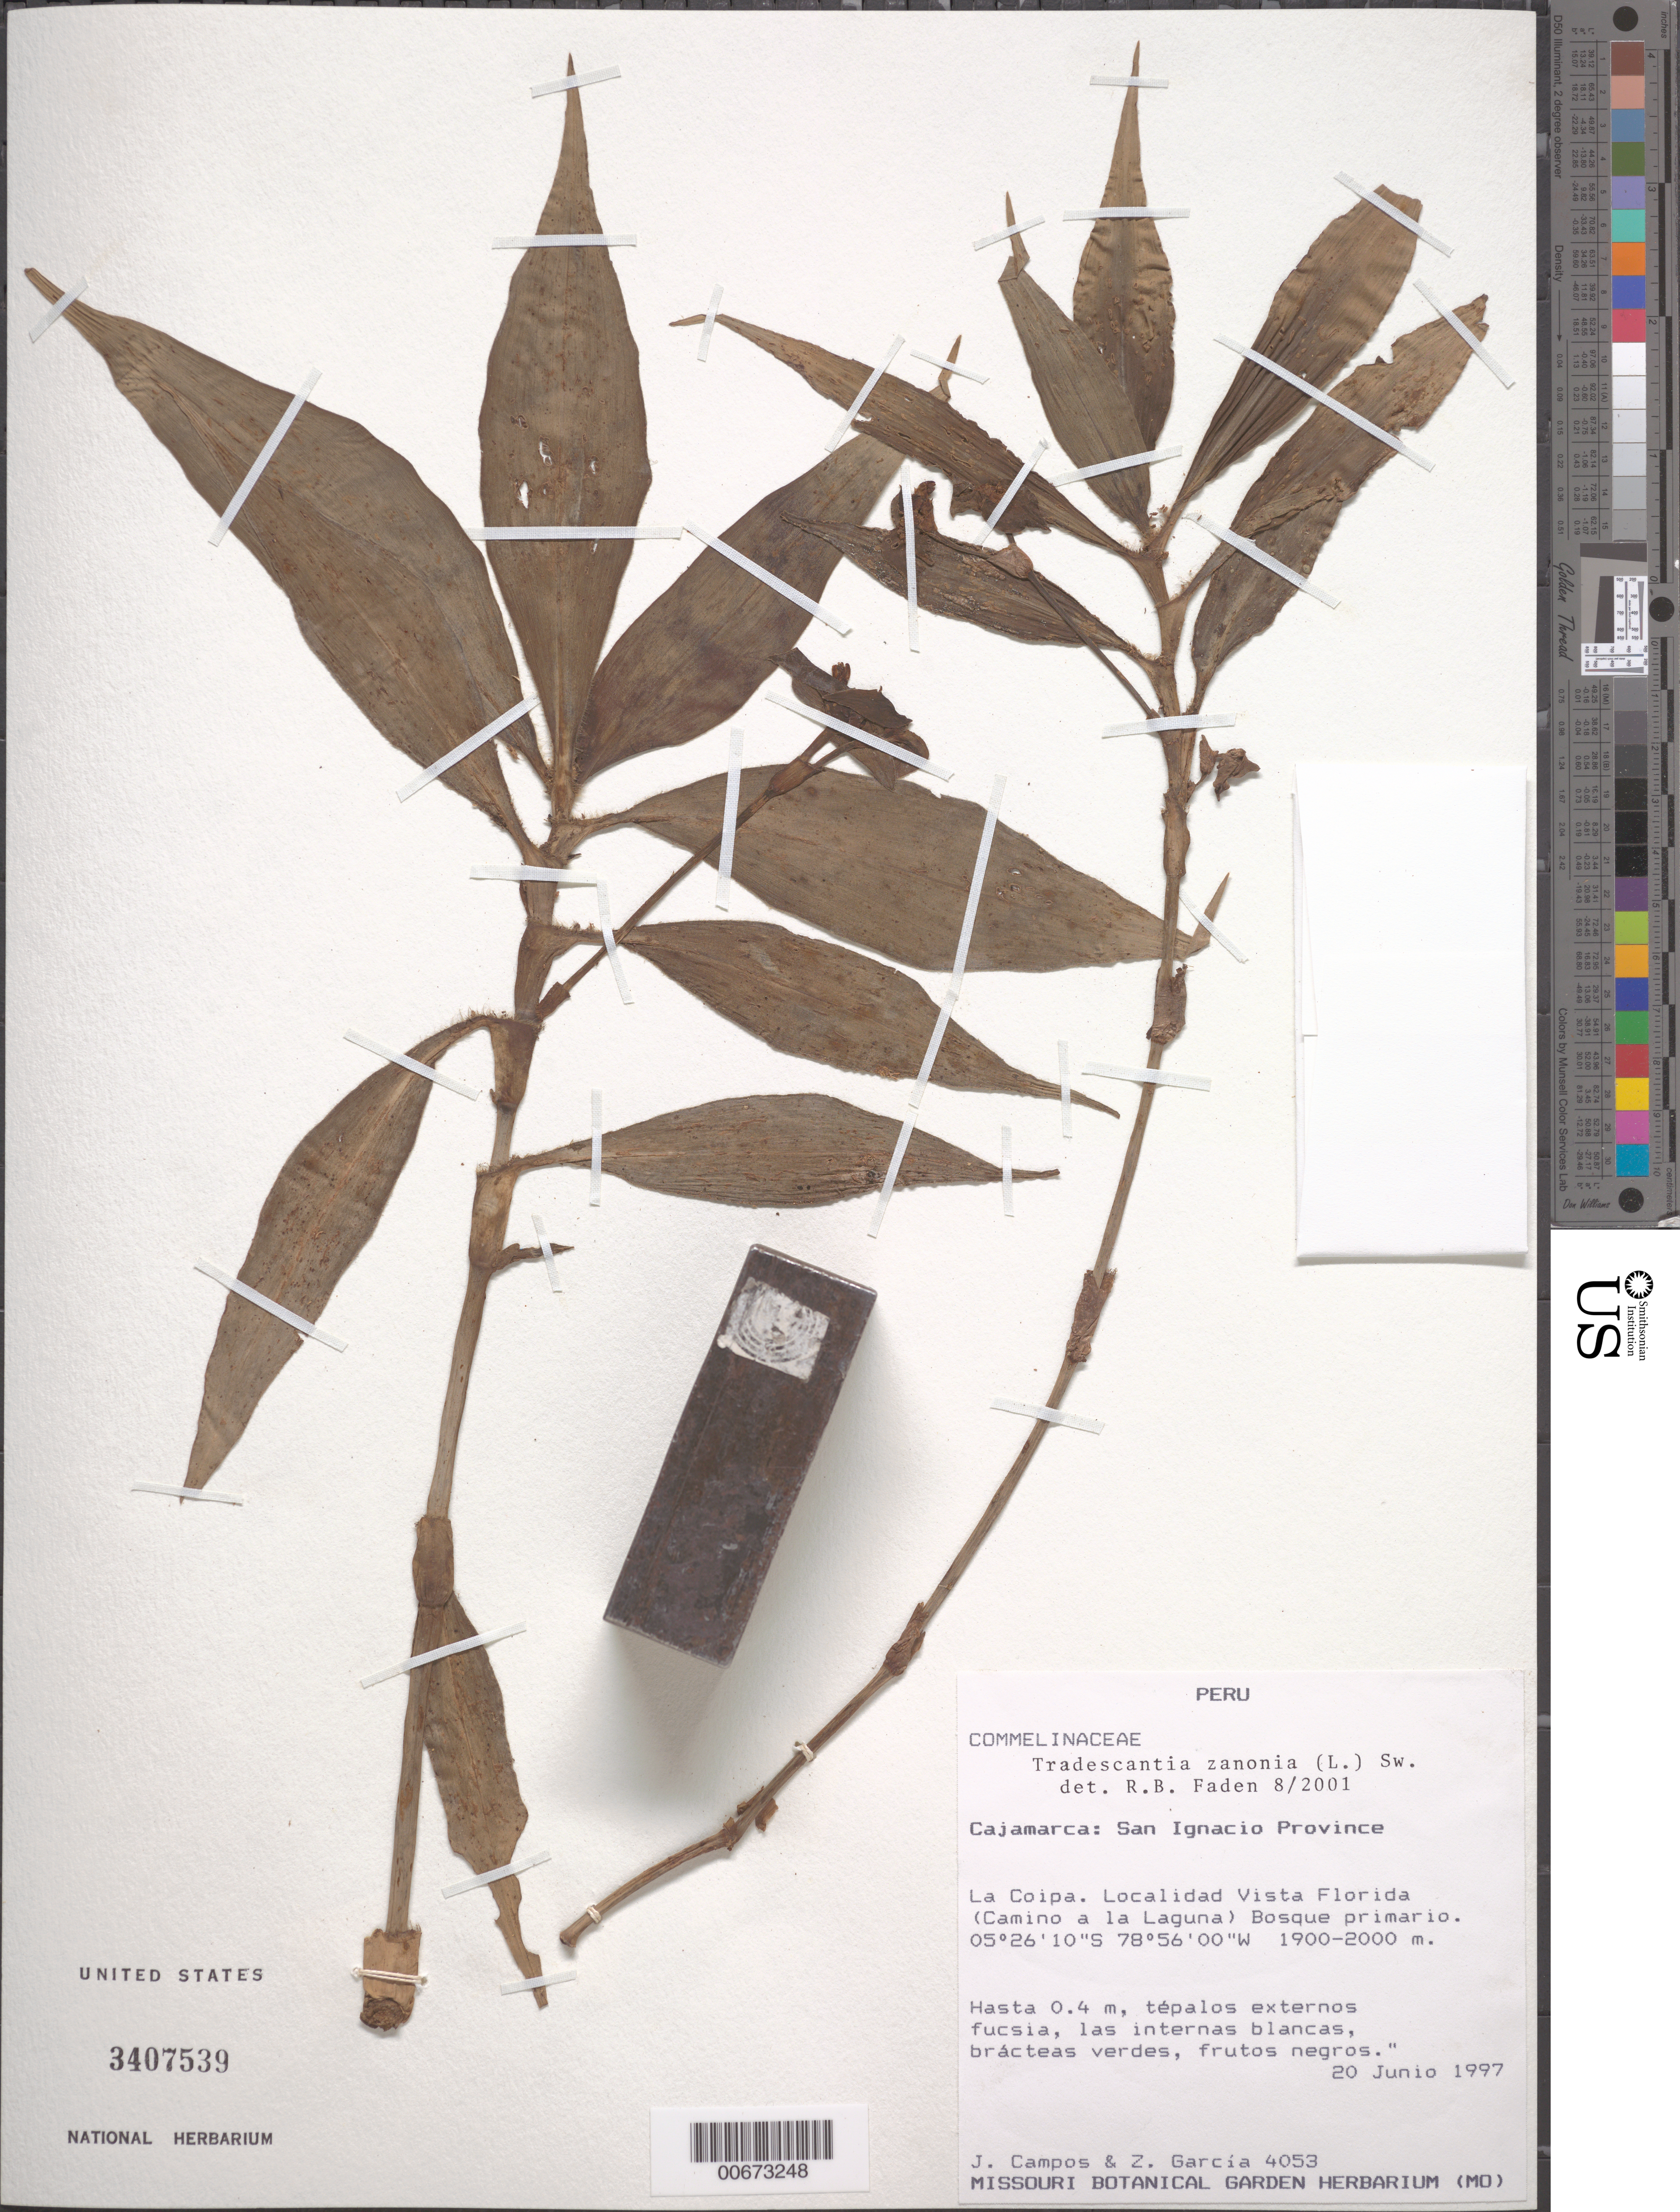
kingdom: Plantae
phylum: Tracheophyta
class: Liliopsida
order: Commelinales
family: Commelinaceae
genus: Tradescantia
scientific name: Tradescantia zanonia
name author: (L.) Sw.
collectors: J. Campos & Z. Garcia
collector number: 4053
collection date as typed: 20 Jun 1997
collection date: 1997-06-20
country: Peru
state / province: Cajamarca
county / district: San Ignacio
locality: La Coipa, Vista Florida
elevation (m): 1900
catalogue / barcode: US 3407539